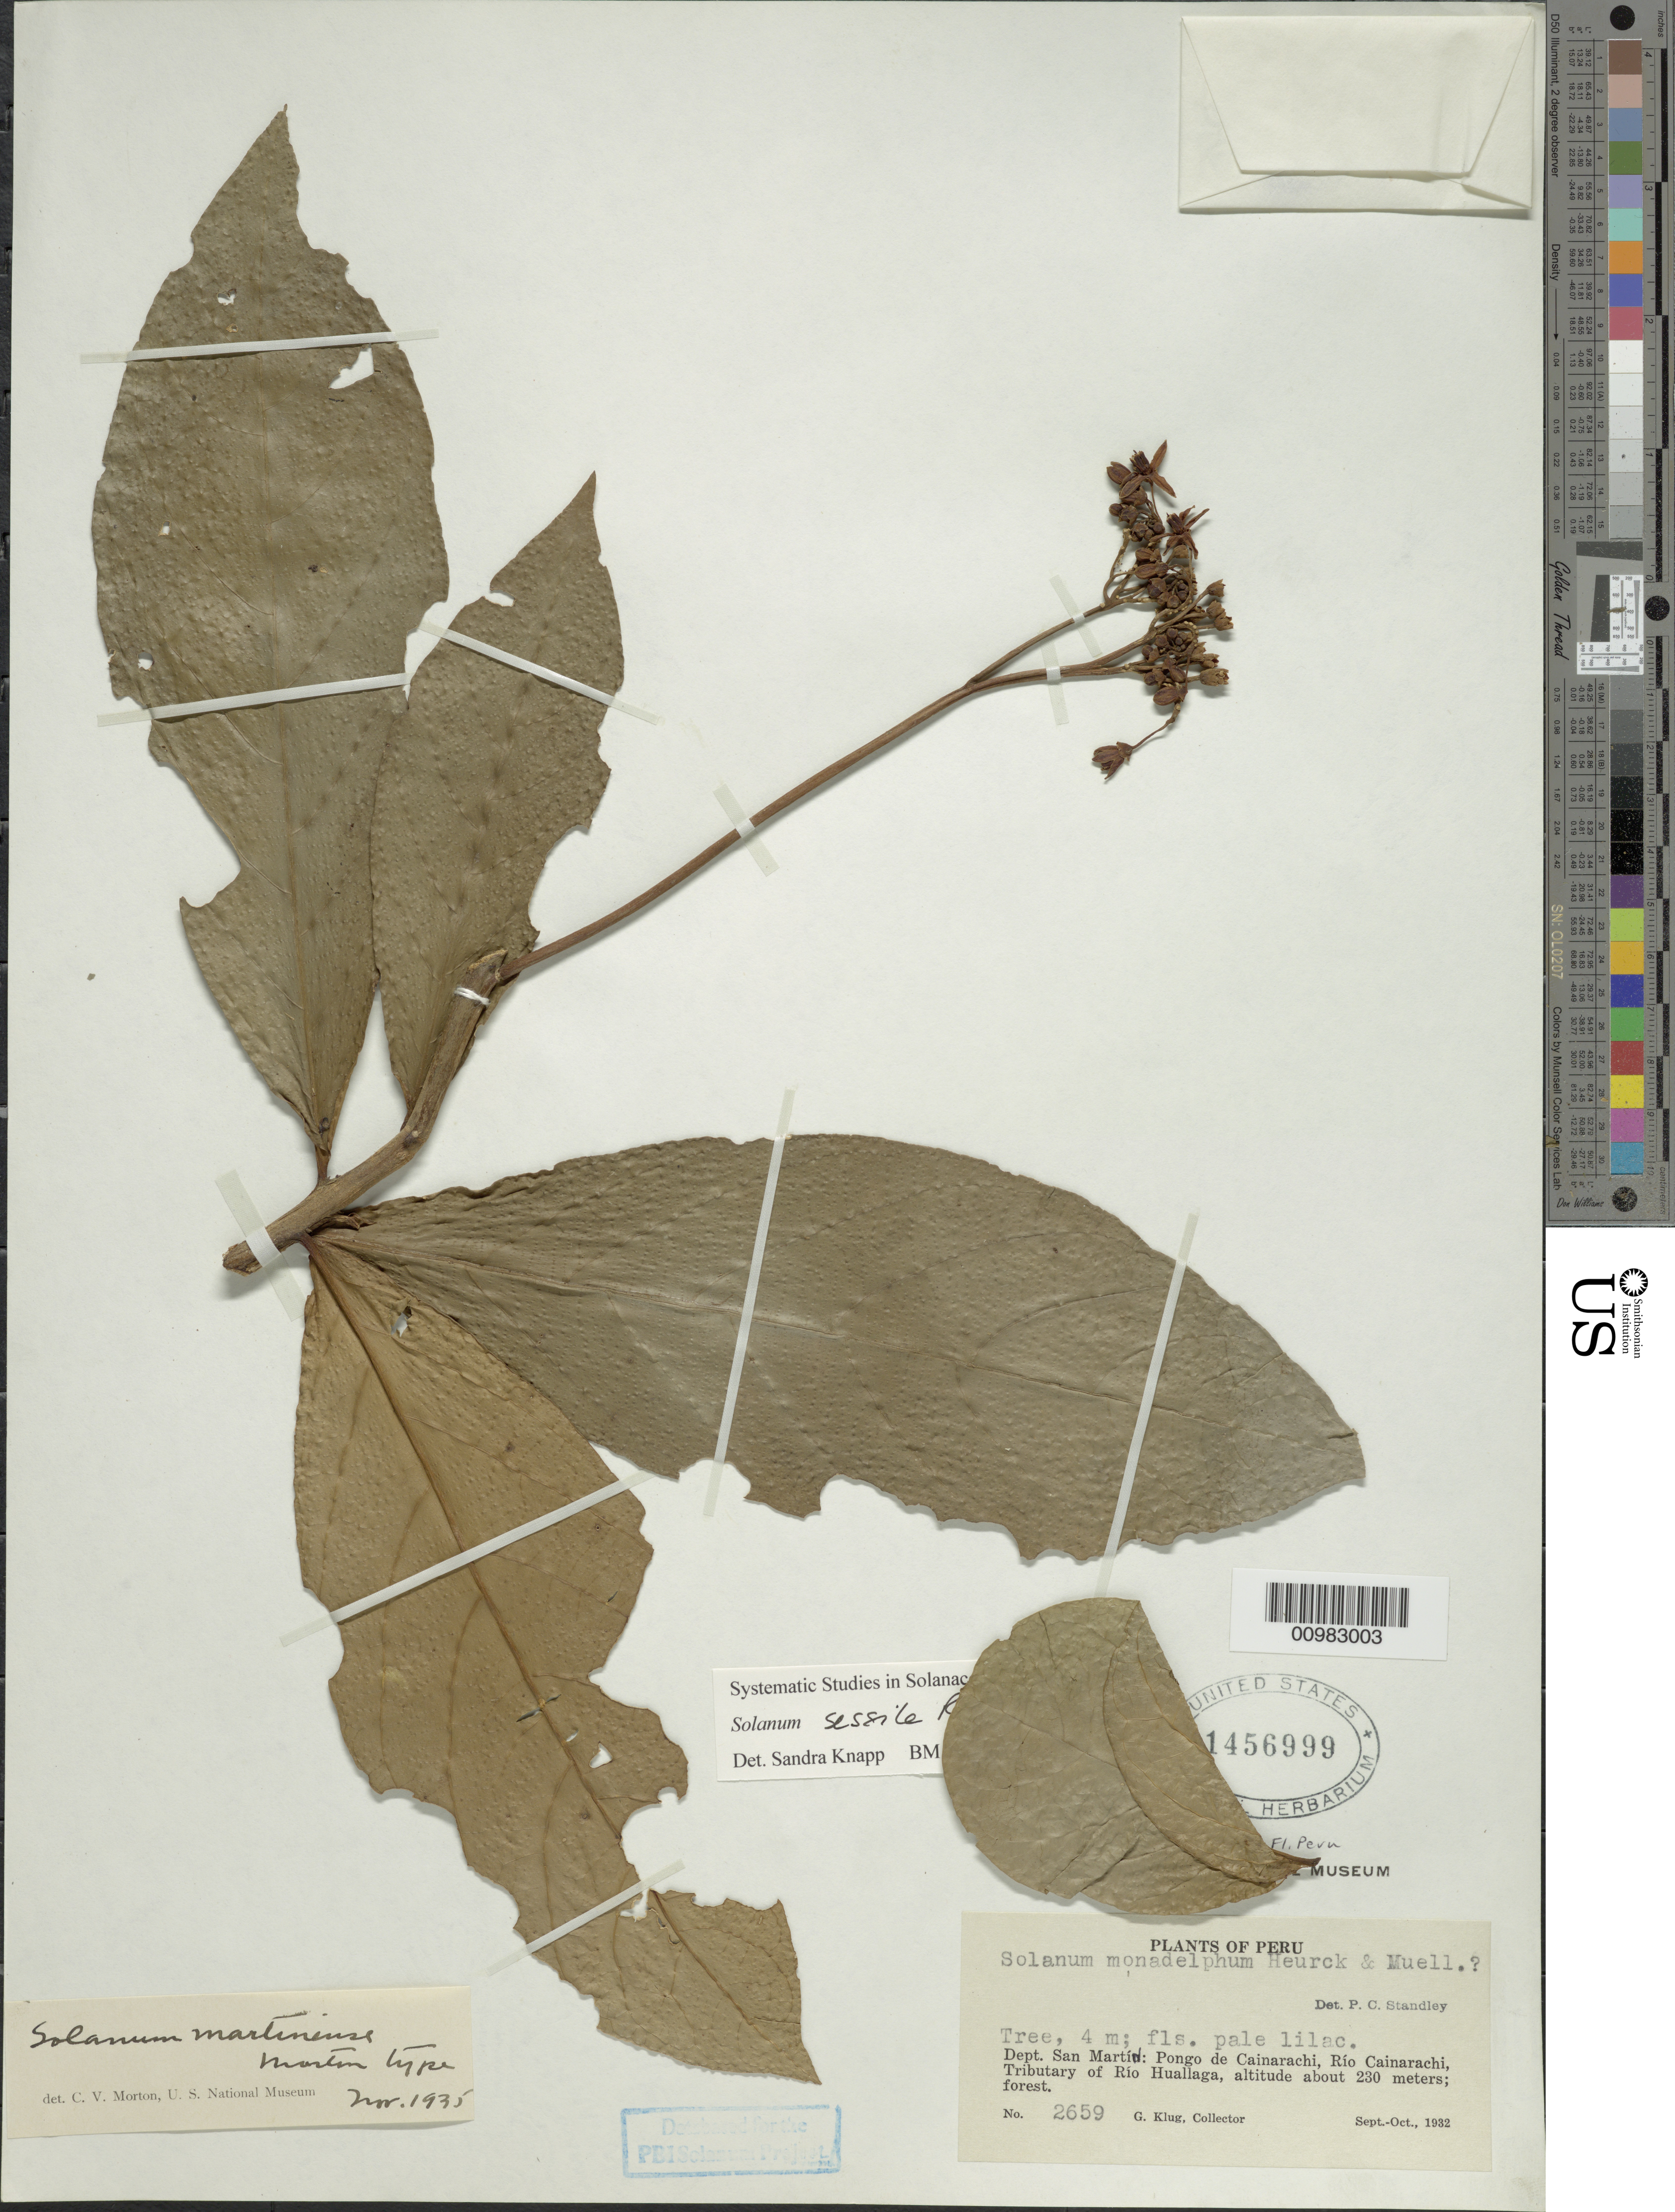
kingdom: Plantae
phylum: Tracheophyta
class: Magnoliopsida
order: Solanales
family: Solanaceae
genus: Solanum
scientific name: Solanum sessile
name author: Ruiz & Pav.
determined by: Knapp, S. D.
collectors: G. Klug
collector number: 2659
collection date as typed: Sep 1932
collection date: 1932-09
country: Peru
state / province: San Martín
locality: Río Cainarachi, tributary of Río Huallaga.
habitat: Forest.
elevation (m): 230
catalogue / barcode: US 1456999